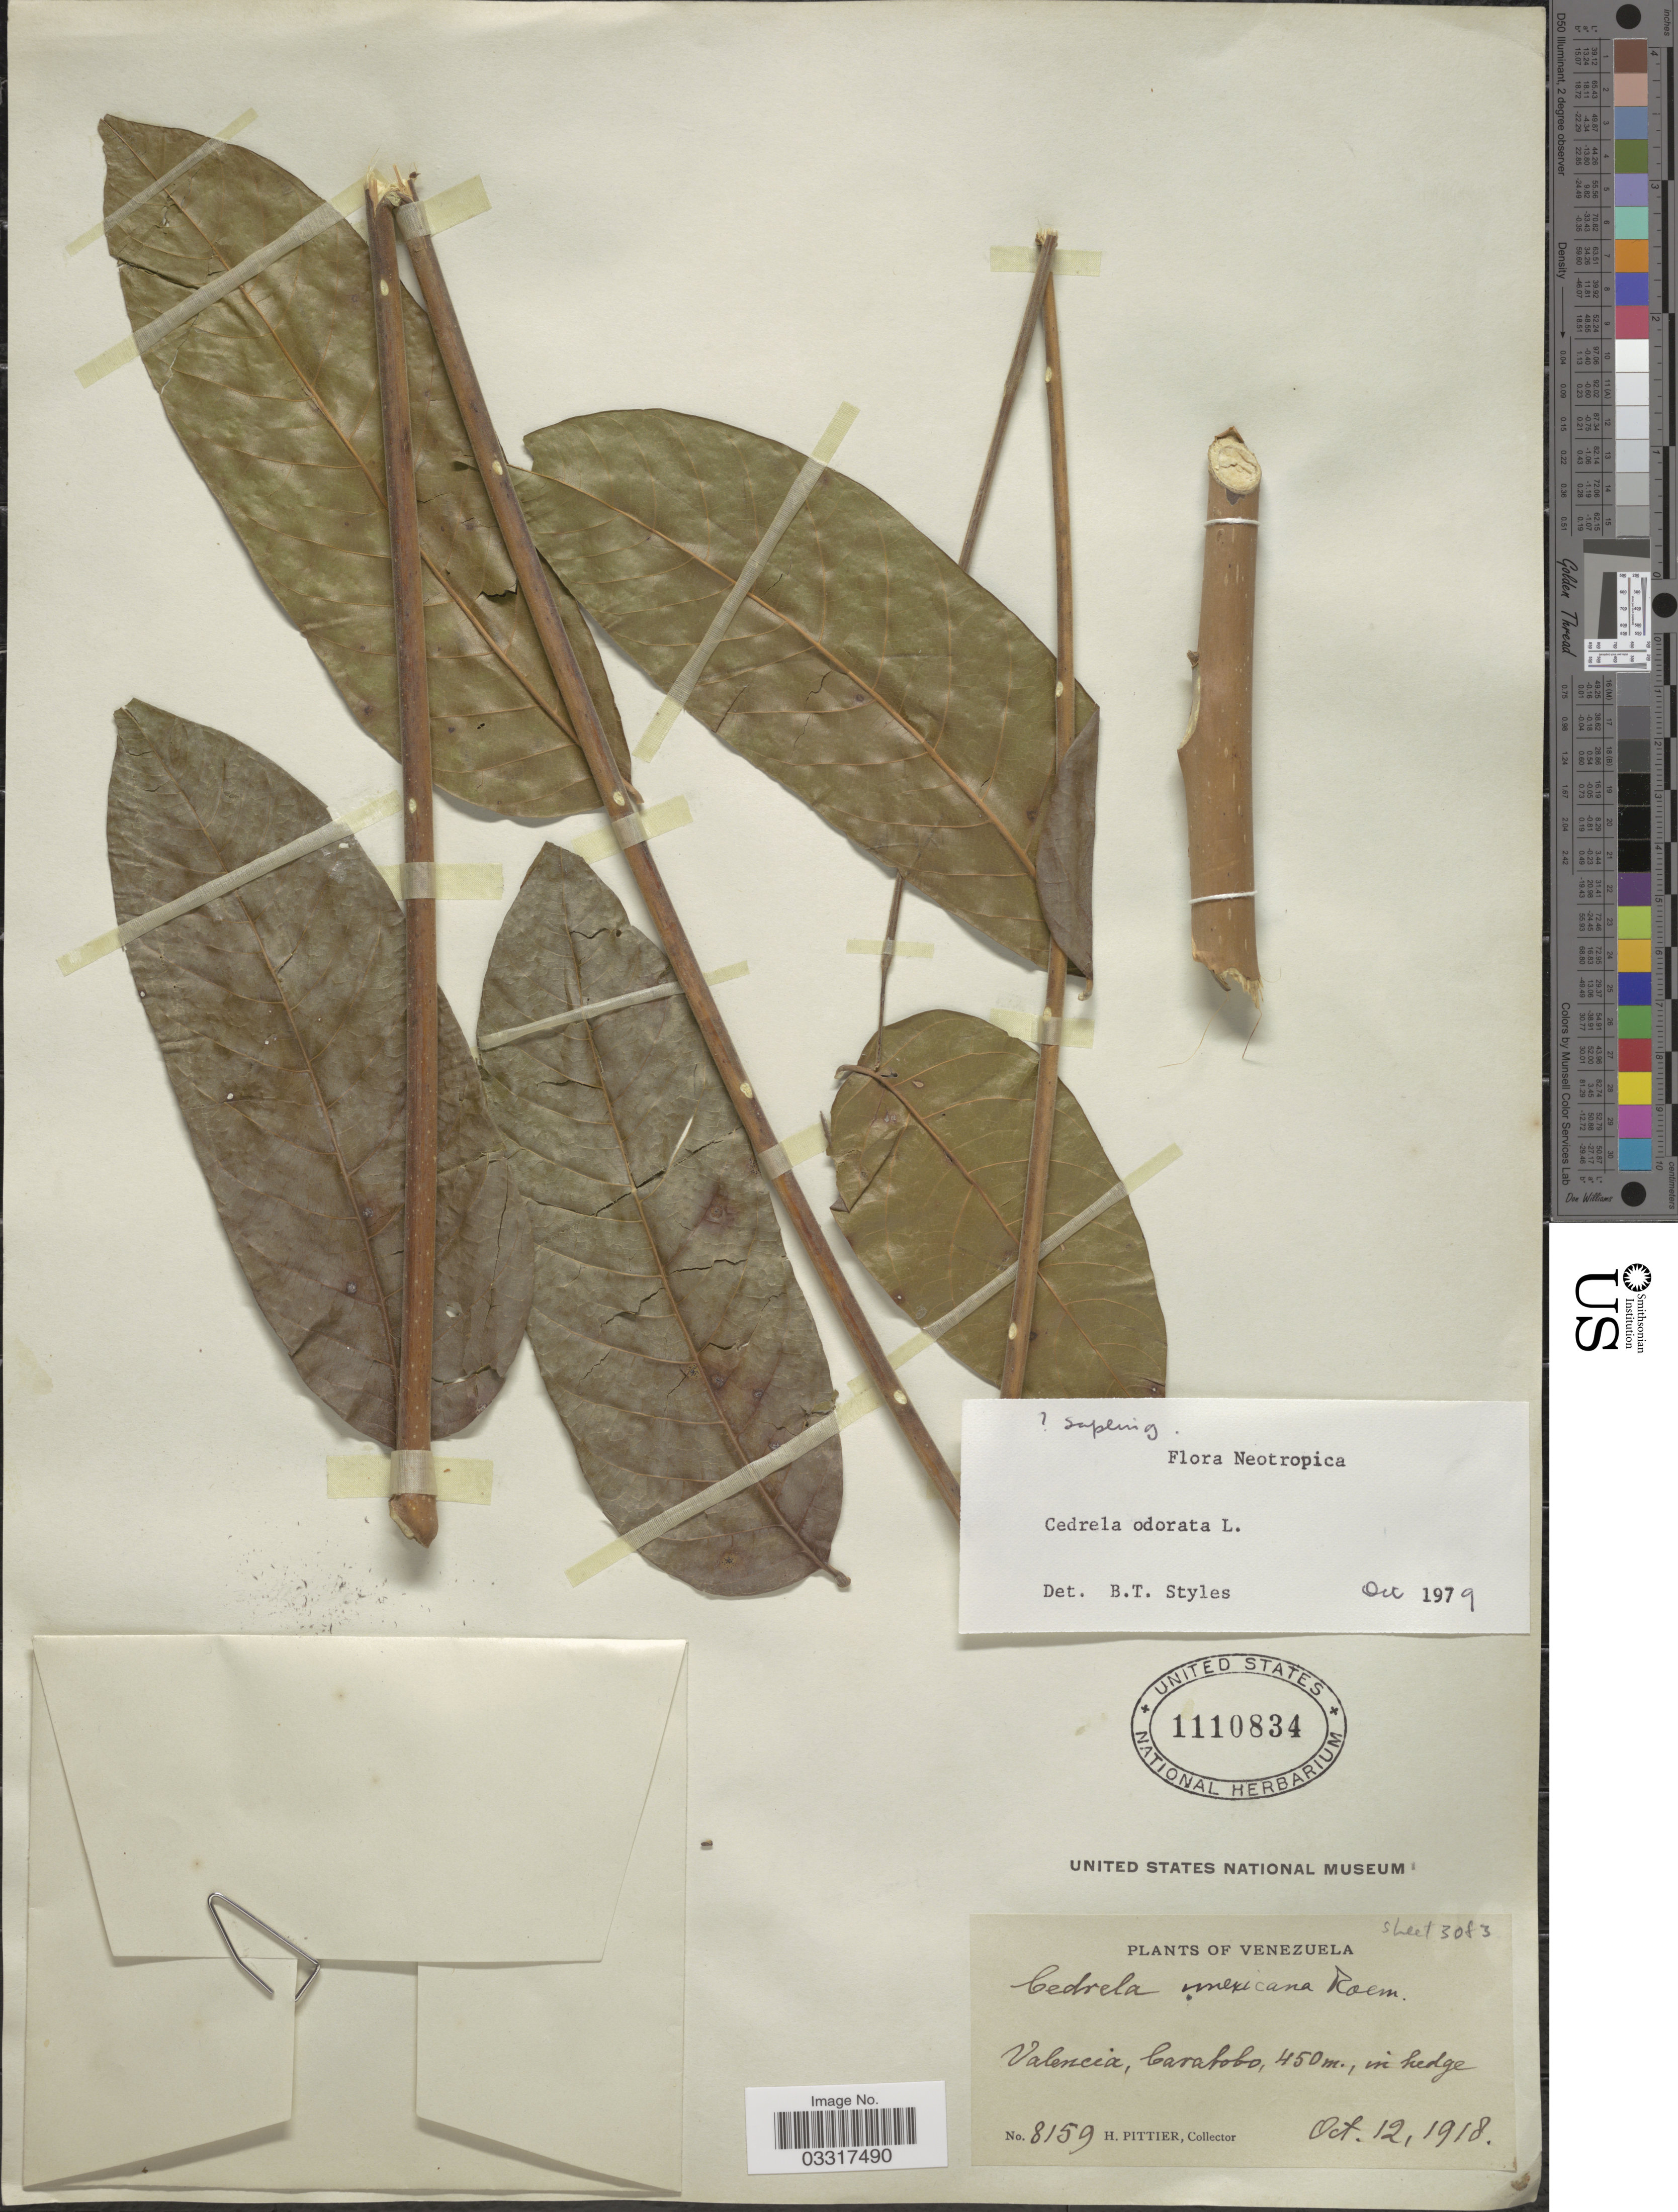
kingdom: Plantae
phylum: Tracheophyta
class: Magnoliopsida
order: Sapindales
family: Meliaceae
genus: Cedrela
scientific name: Cedrela odorata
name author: L.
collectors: H. F. Pittier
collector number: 8159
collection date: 1918-10-12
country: Venezuela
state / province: Carabobo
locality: Valencia, in hedge.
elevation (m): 450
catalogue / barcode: US 1110834